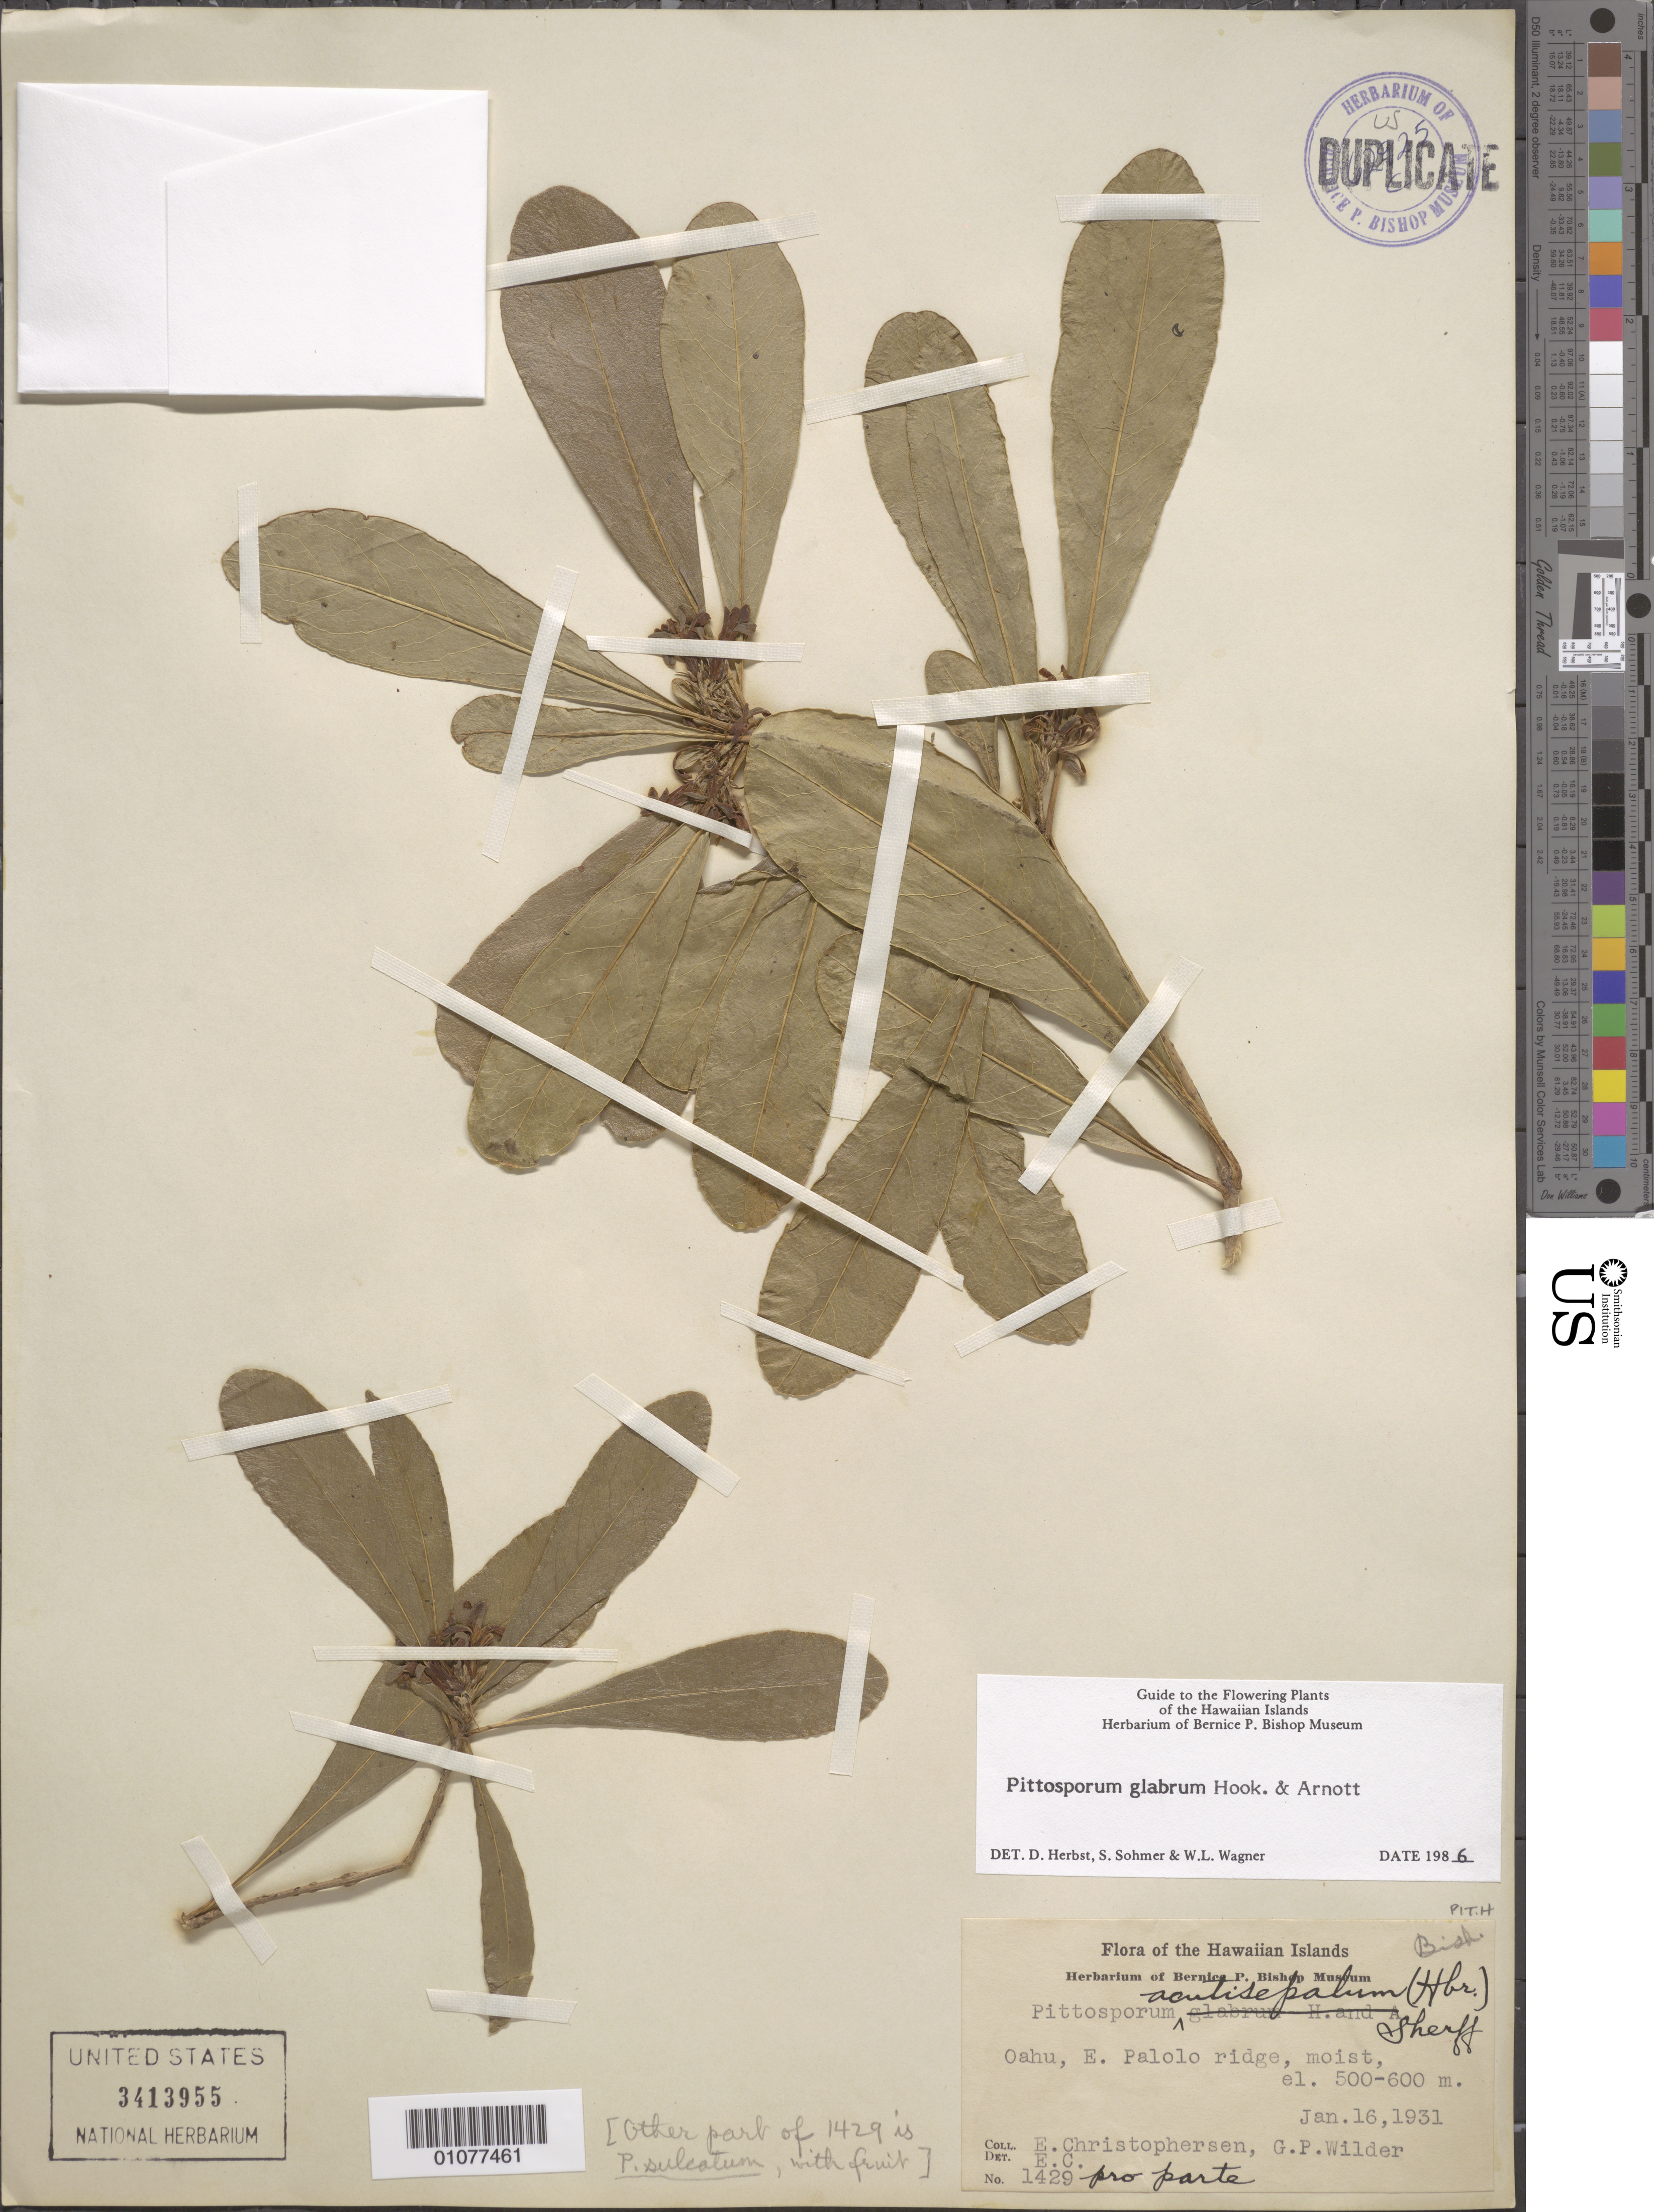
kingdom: Plantae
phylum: Tracheophyta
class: Magnoliopsida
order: Apiales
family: Pittosporaceae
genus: Pittosporum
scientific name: Pittosporum glabrum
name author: Hook. & Arn.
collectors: E. Christophersen & G. Wilder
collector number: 1429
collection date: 1931-01-16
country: United States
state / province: Hawaii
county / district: Honolulu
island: Oahu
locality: E Palolo ridge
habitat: moist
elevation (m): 500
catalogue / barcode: US 3413955